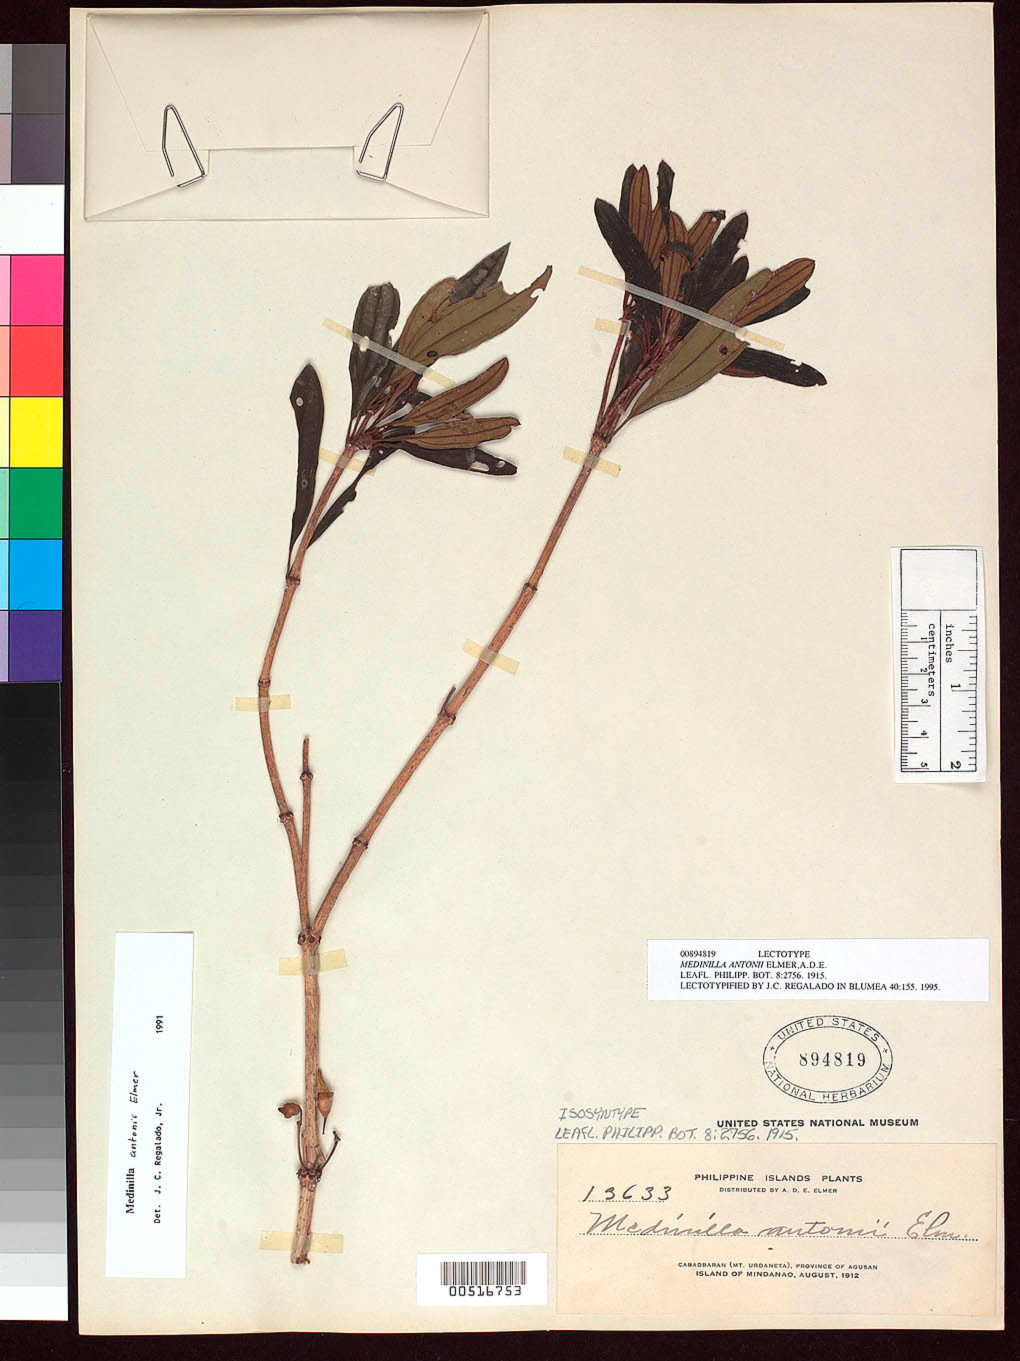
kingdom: Plantae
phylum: Tracheophyta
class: Magnoliopsida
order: Myrtales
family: Melastomataceae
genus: Medinilla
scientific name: Medinilla antonii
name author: Elmer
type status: Lectotype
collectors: A. D. E. Elmer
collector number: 13633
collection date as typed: Aug 1912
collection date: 1912-08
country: Philippines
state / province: Caraga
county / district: Agusan del Norte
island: Mindanao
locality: Cabadbaran (Mt. Urdaneta), Province of Agusan, Island of Mindanao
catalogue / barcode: US 894819